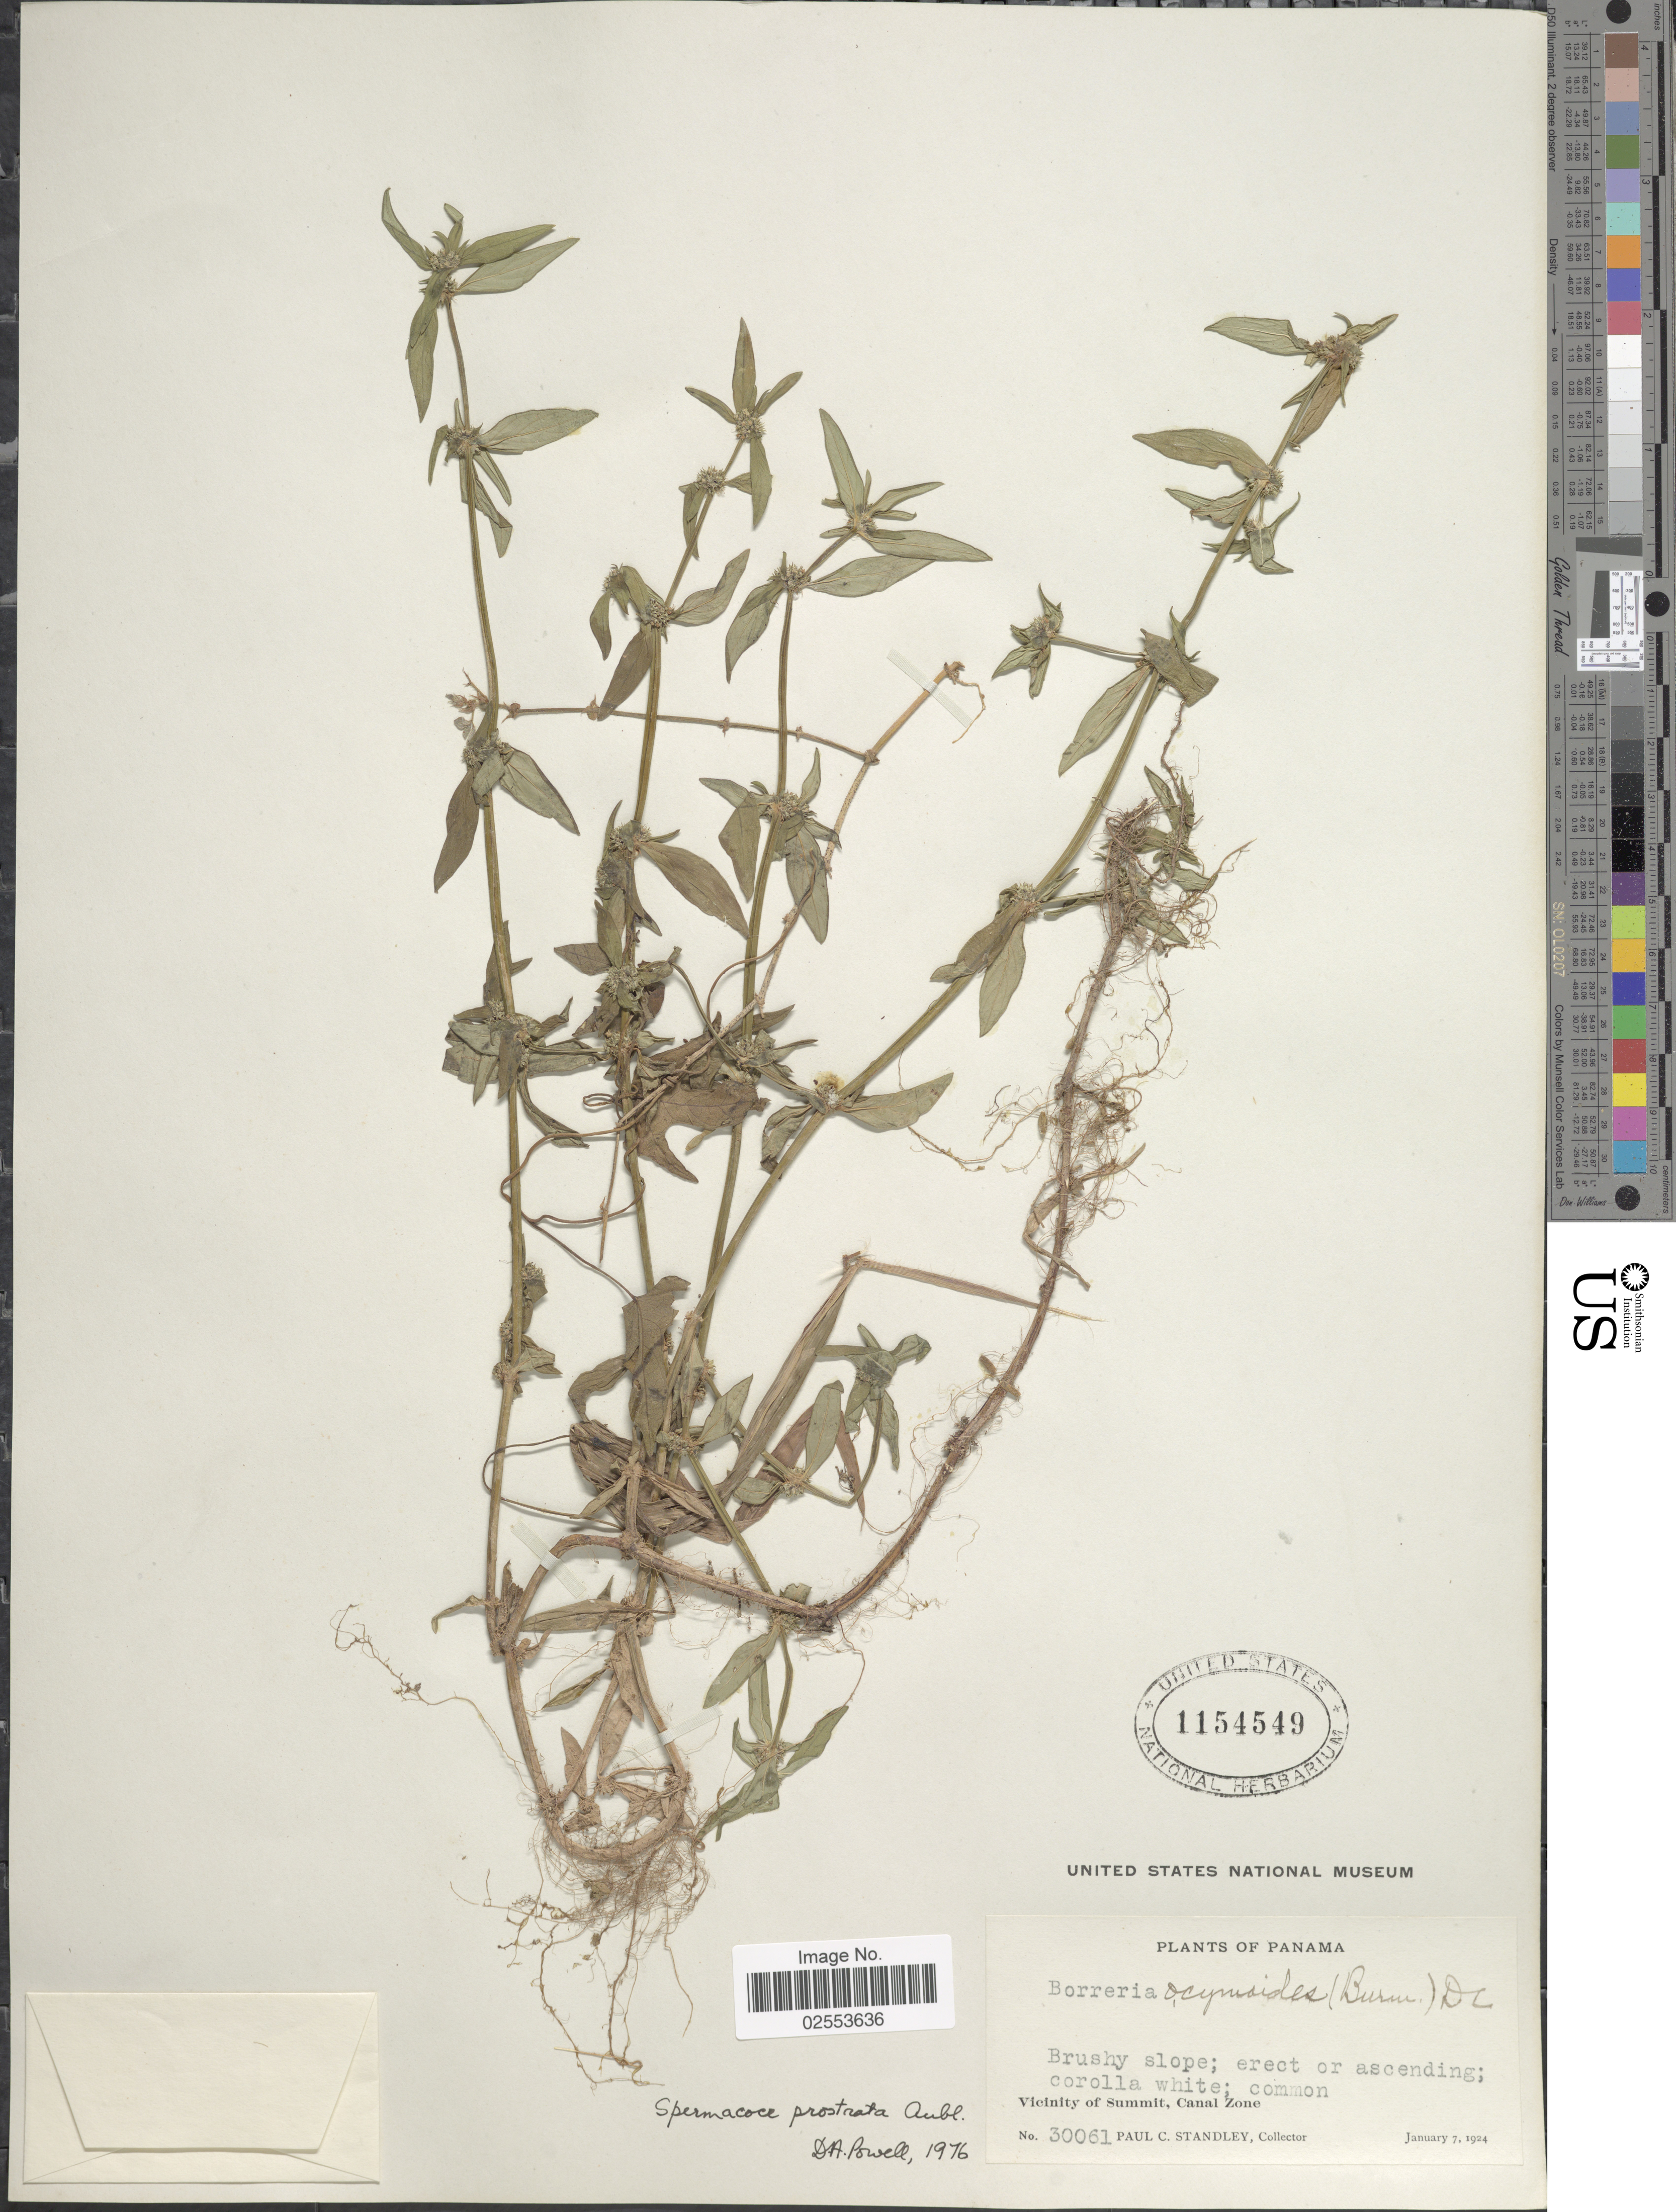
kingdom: Plantae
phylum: Tracheophyta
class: Magnoliopsida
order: Gentianales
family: Rubiaceae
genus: Spermacoce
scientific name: Spermacoce prostrata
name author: Aubl.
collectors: P. C. Standley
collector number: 30061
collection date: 1924-01-07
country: Panama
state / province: Colón / Panamá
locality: Canal Zone, Vicinity of Summit.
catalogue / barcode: US 1154549